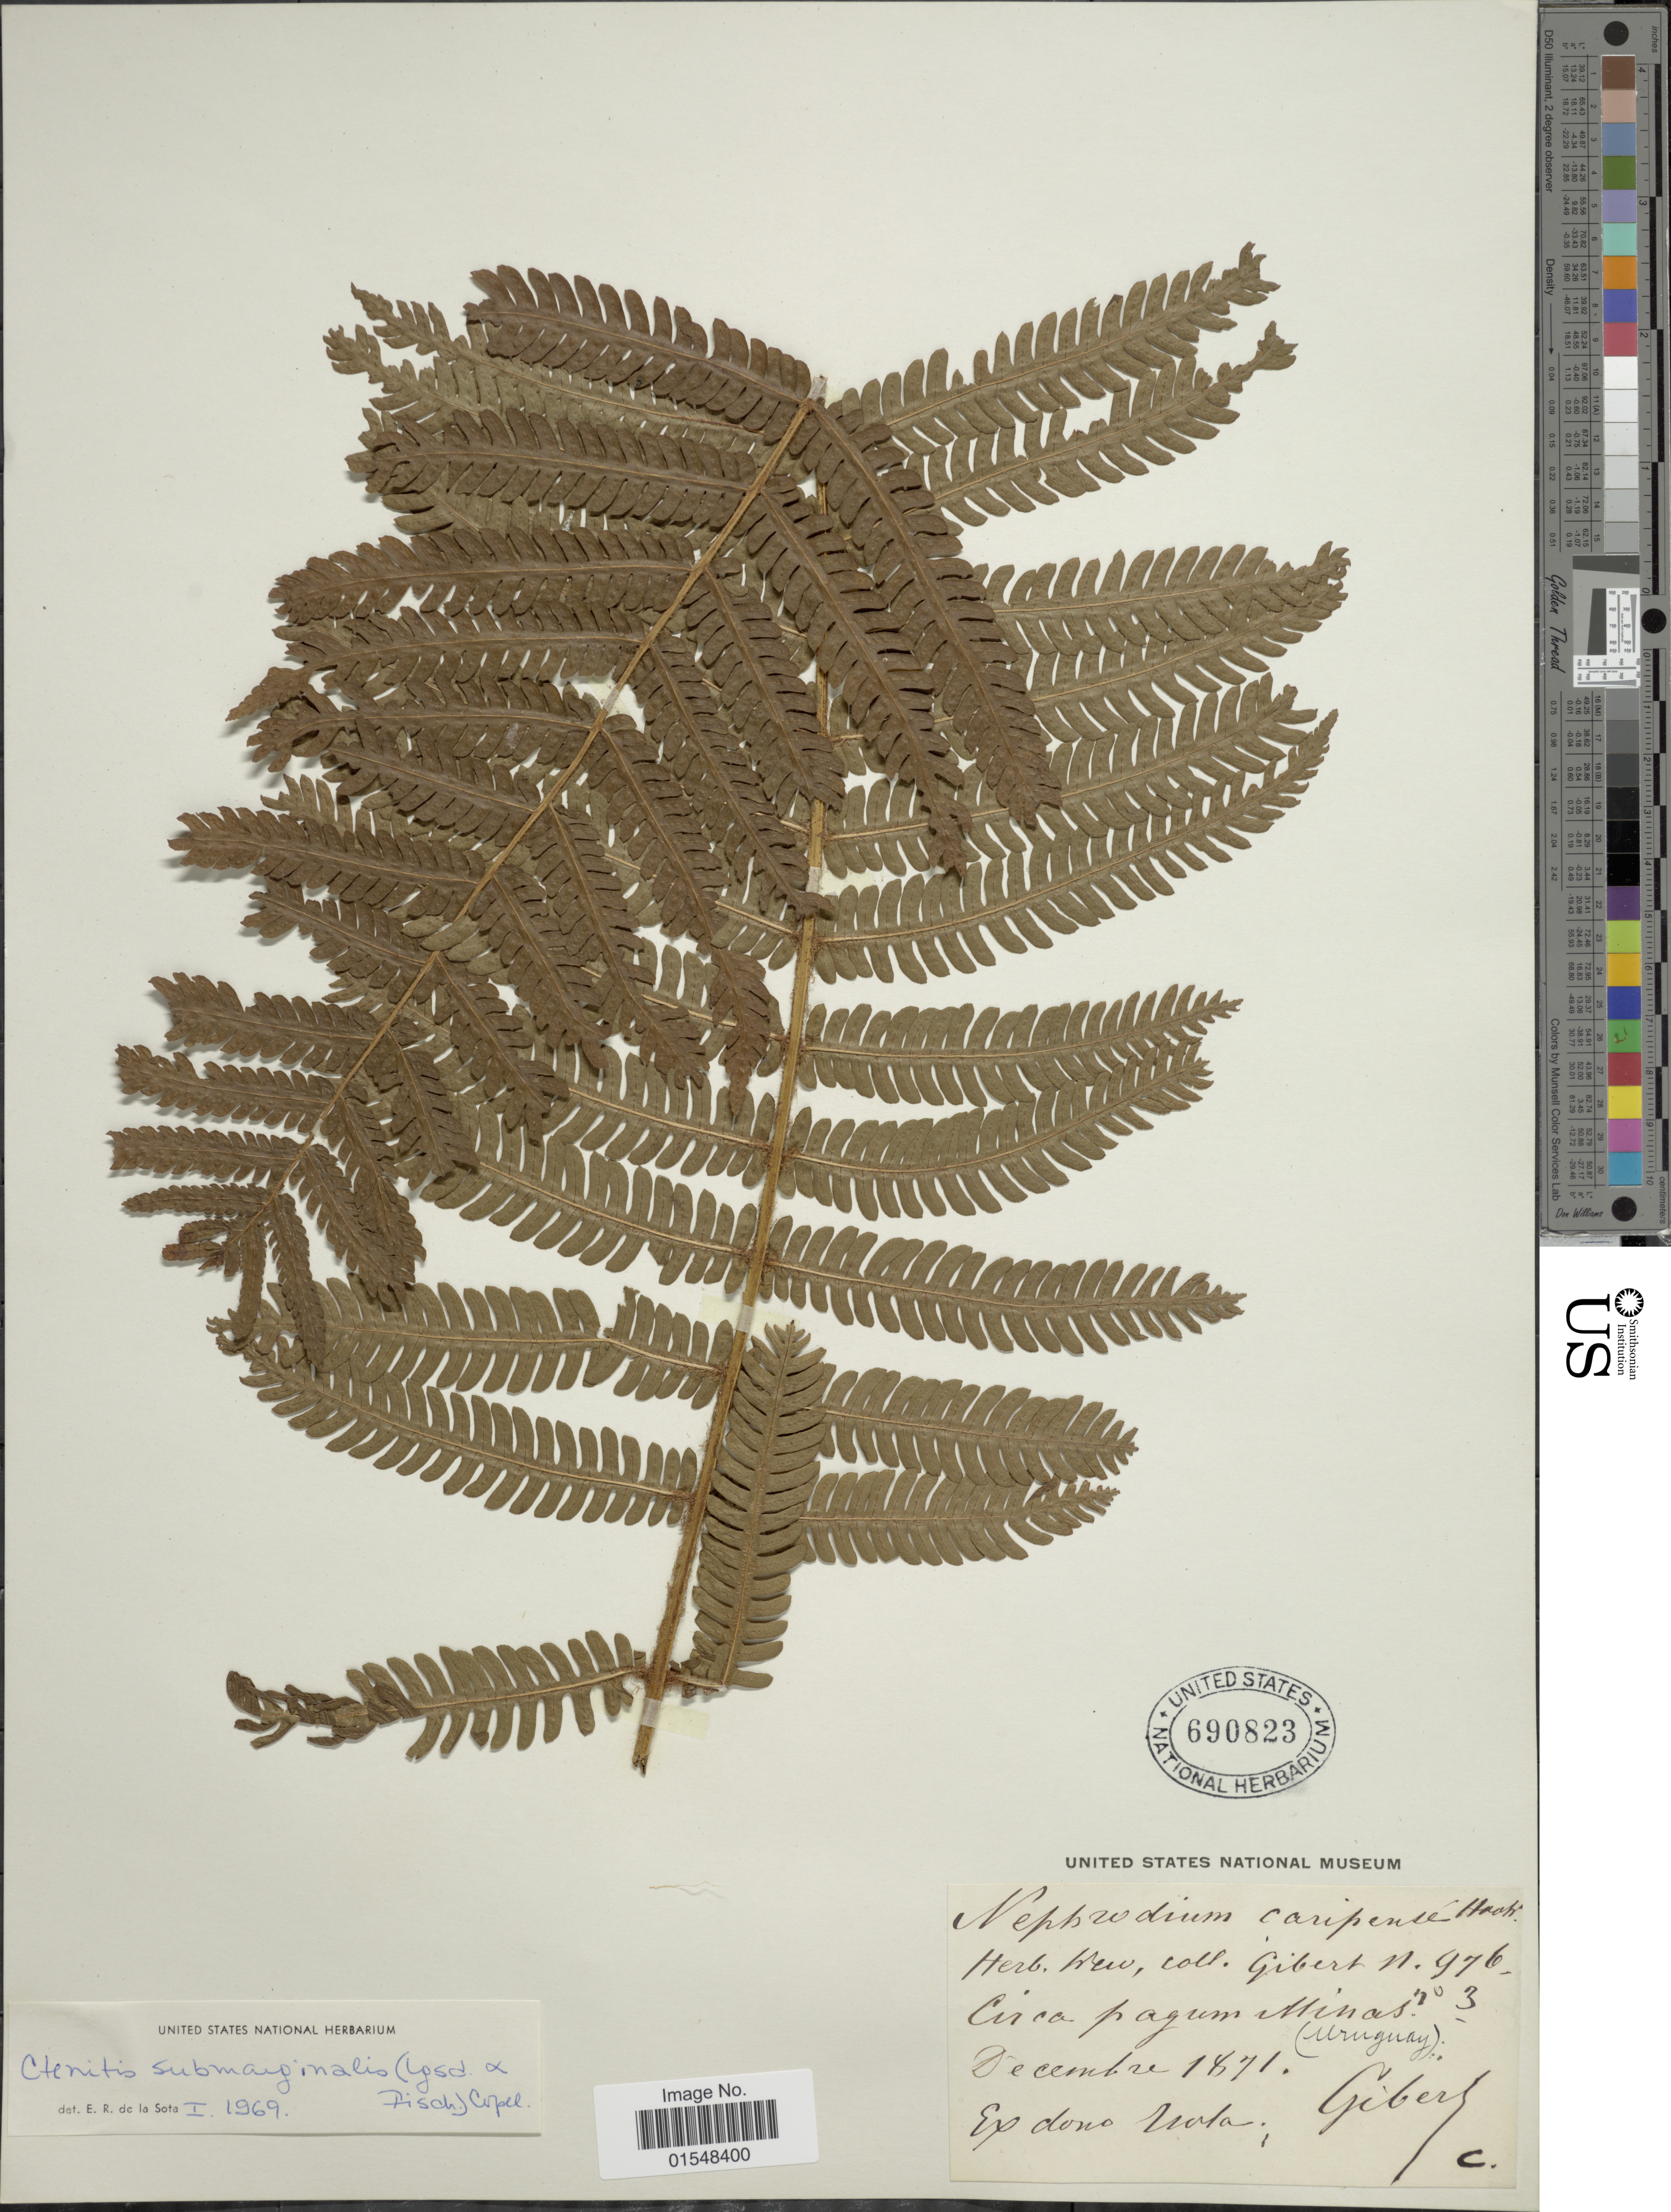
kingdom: Plantae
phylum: Tracheophyta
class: Polypodiopsida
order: Polypodiales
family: Dryopteridaceae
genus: Ctenitis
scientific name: Ctenitis submarginalis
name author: (Langsd. & Fisch.) Ching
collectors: Gibert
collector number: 3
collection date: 1871-12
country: Uruguay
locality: Circa pagum Minas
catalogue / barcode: US 690823